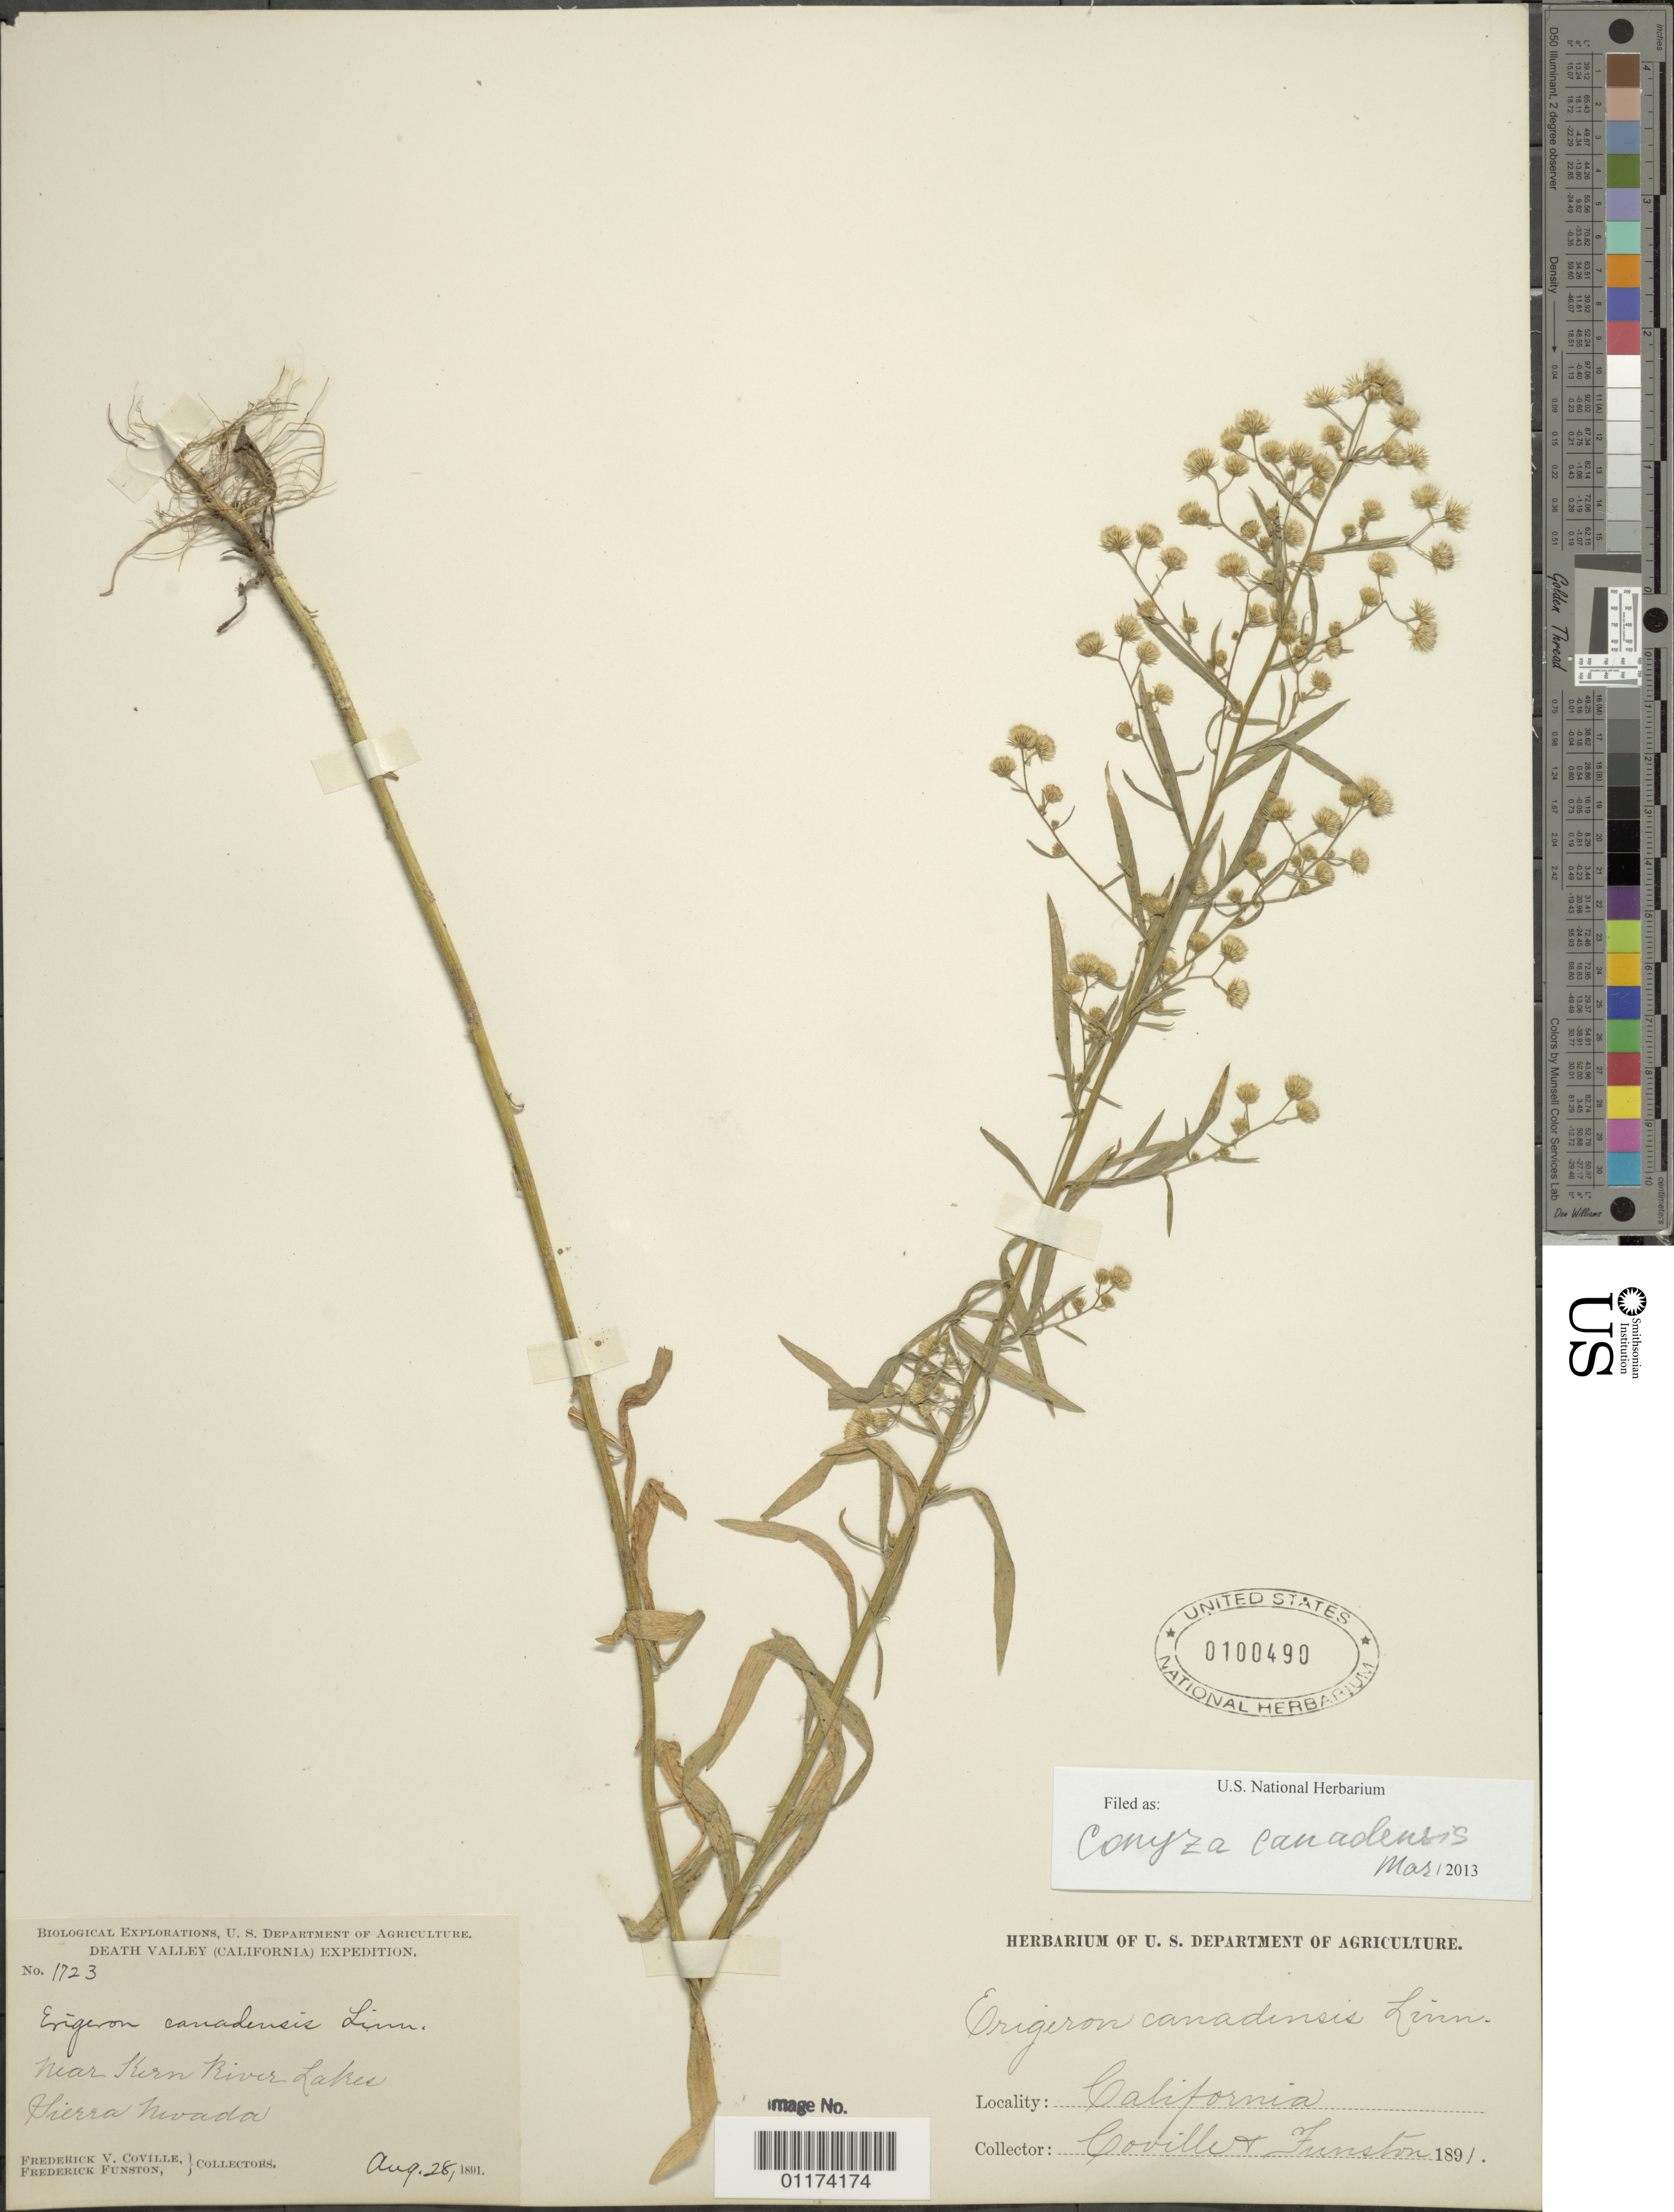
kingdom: Plantae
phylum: Tracheophyta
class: Magnoliopsida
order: Asterales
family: Asteraceae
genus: Conyza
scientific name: Conyza canadensis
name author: (L.) Cronq.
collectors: F. V. Coville & F. Funston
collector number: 1723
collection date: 1891-08-28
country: United States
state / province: California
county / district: Kern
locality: near the smaller Kern River Lakes, Sierra Nevada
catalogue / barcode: US 100490